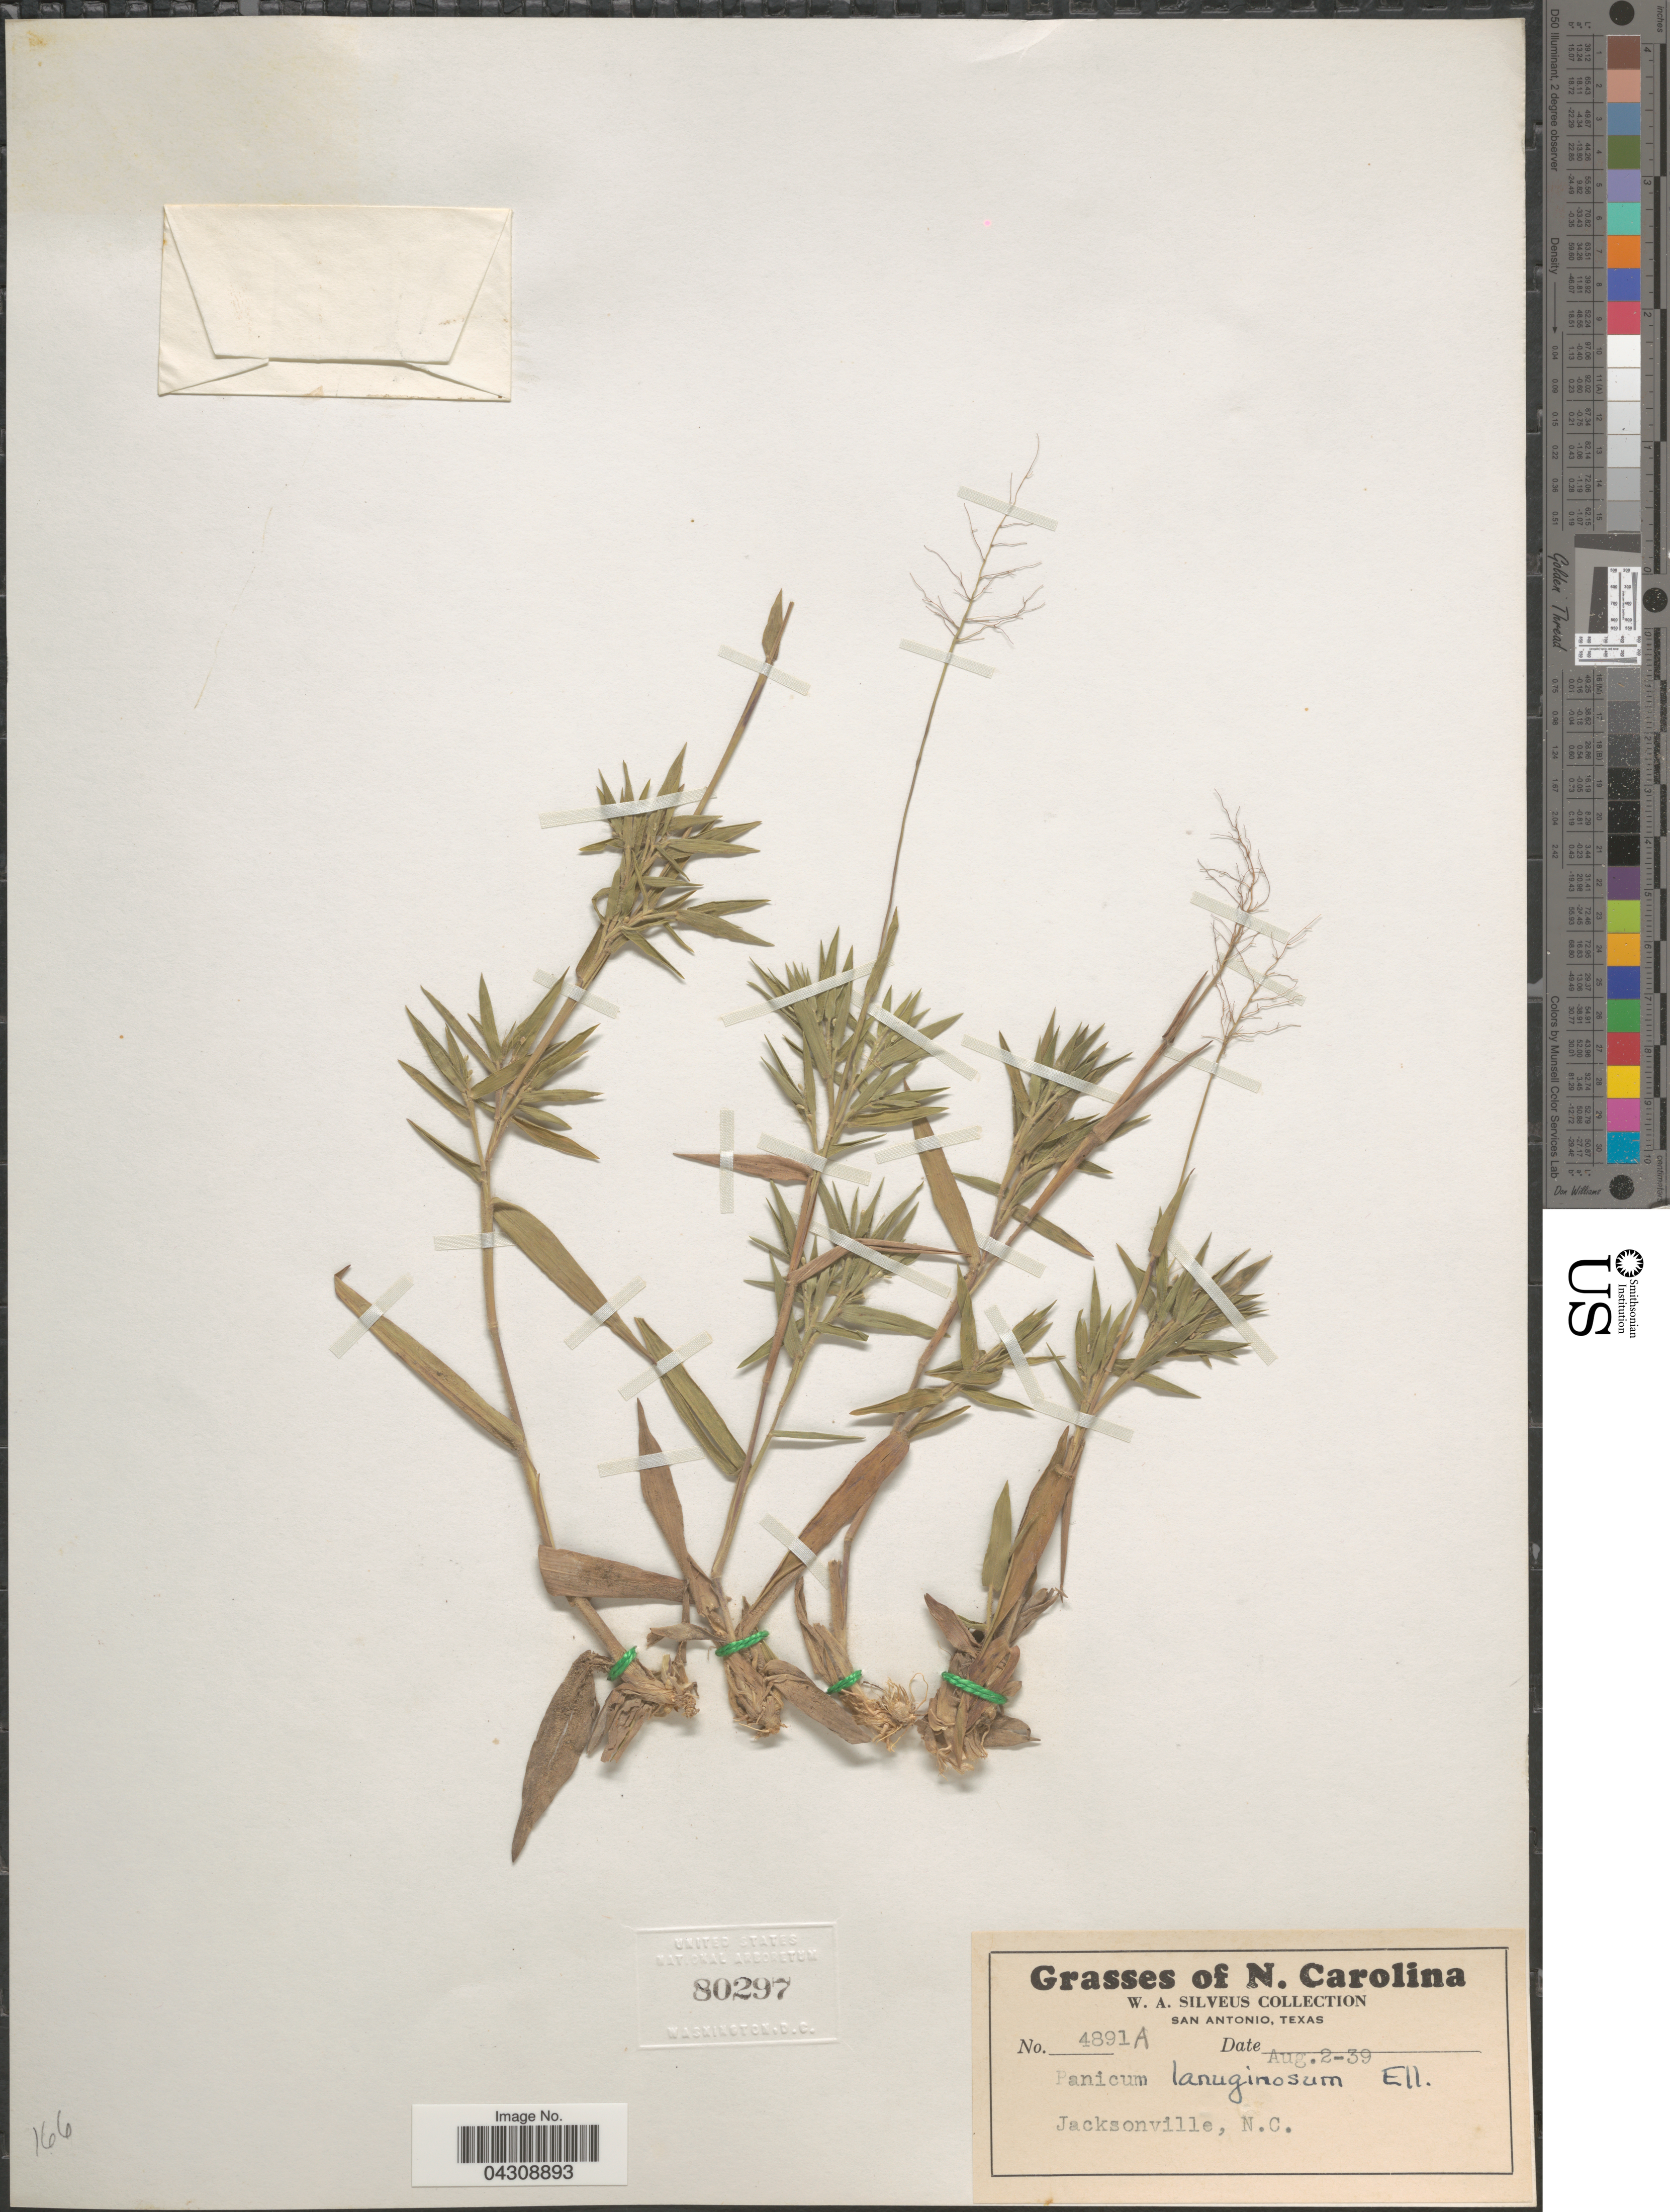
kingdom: Plantae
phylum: Tracheophyta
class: Liliopsida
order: Poales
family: Poaceae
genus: Dichanthelium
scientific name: Dichanthelium acuminatum var. acuminatum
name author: (Sw.) Gould & C.A. Clark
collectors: W. Silveus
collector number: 4891A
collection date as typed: Transcribed d/m/y: 2/8/39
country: United States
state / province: North Carolina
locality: Jacksonville.